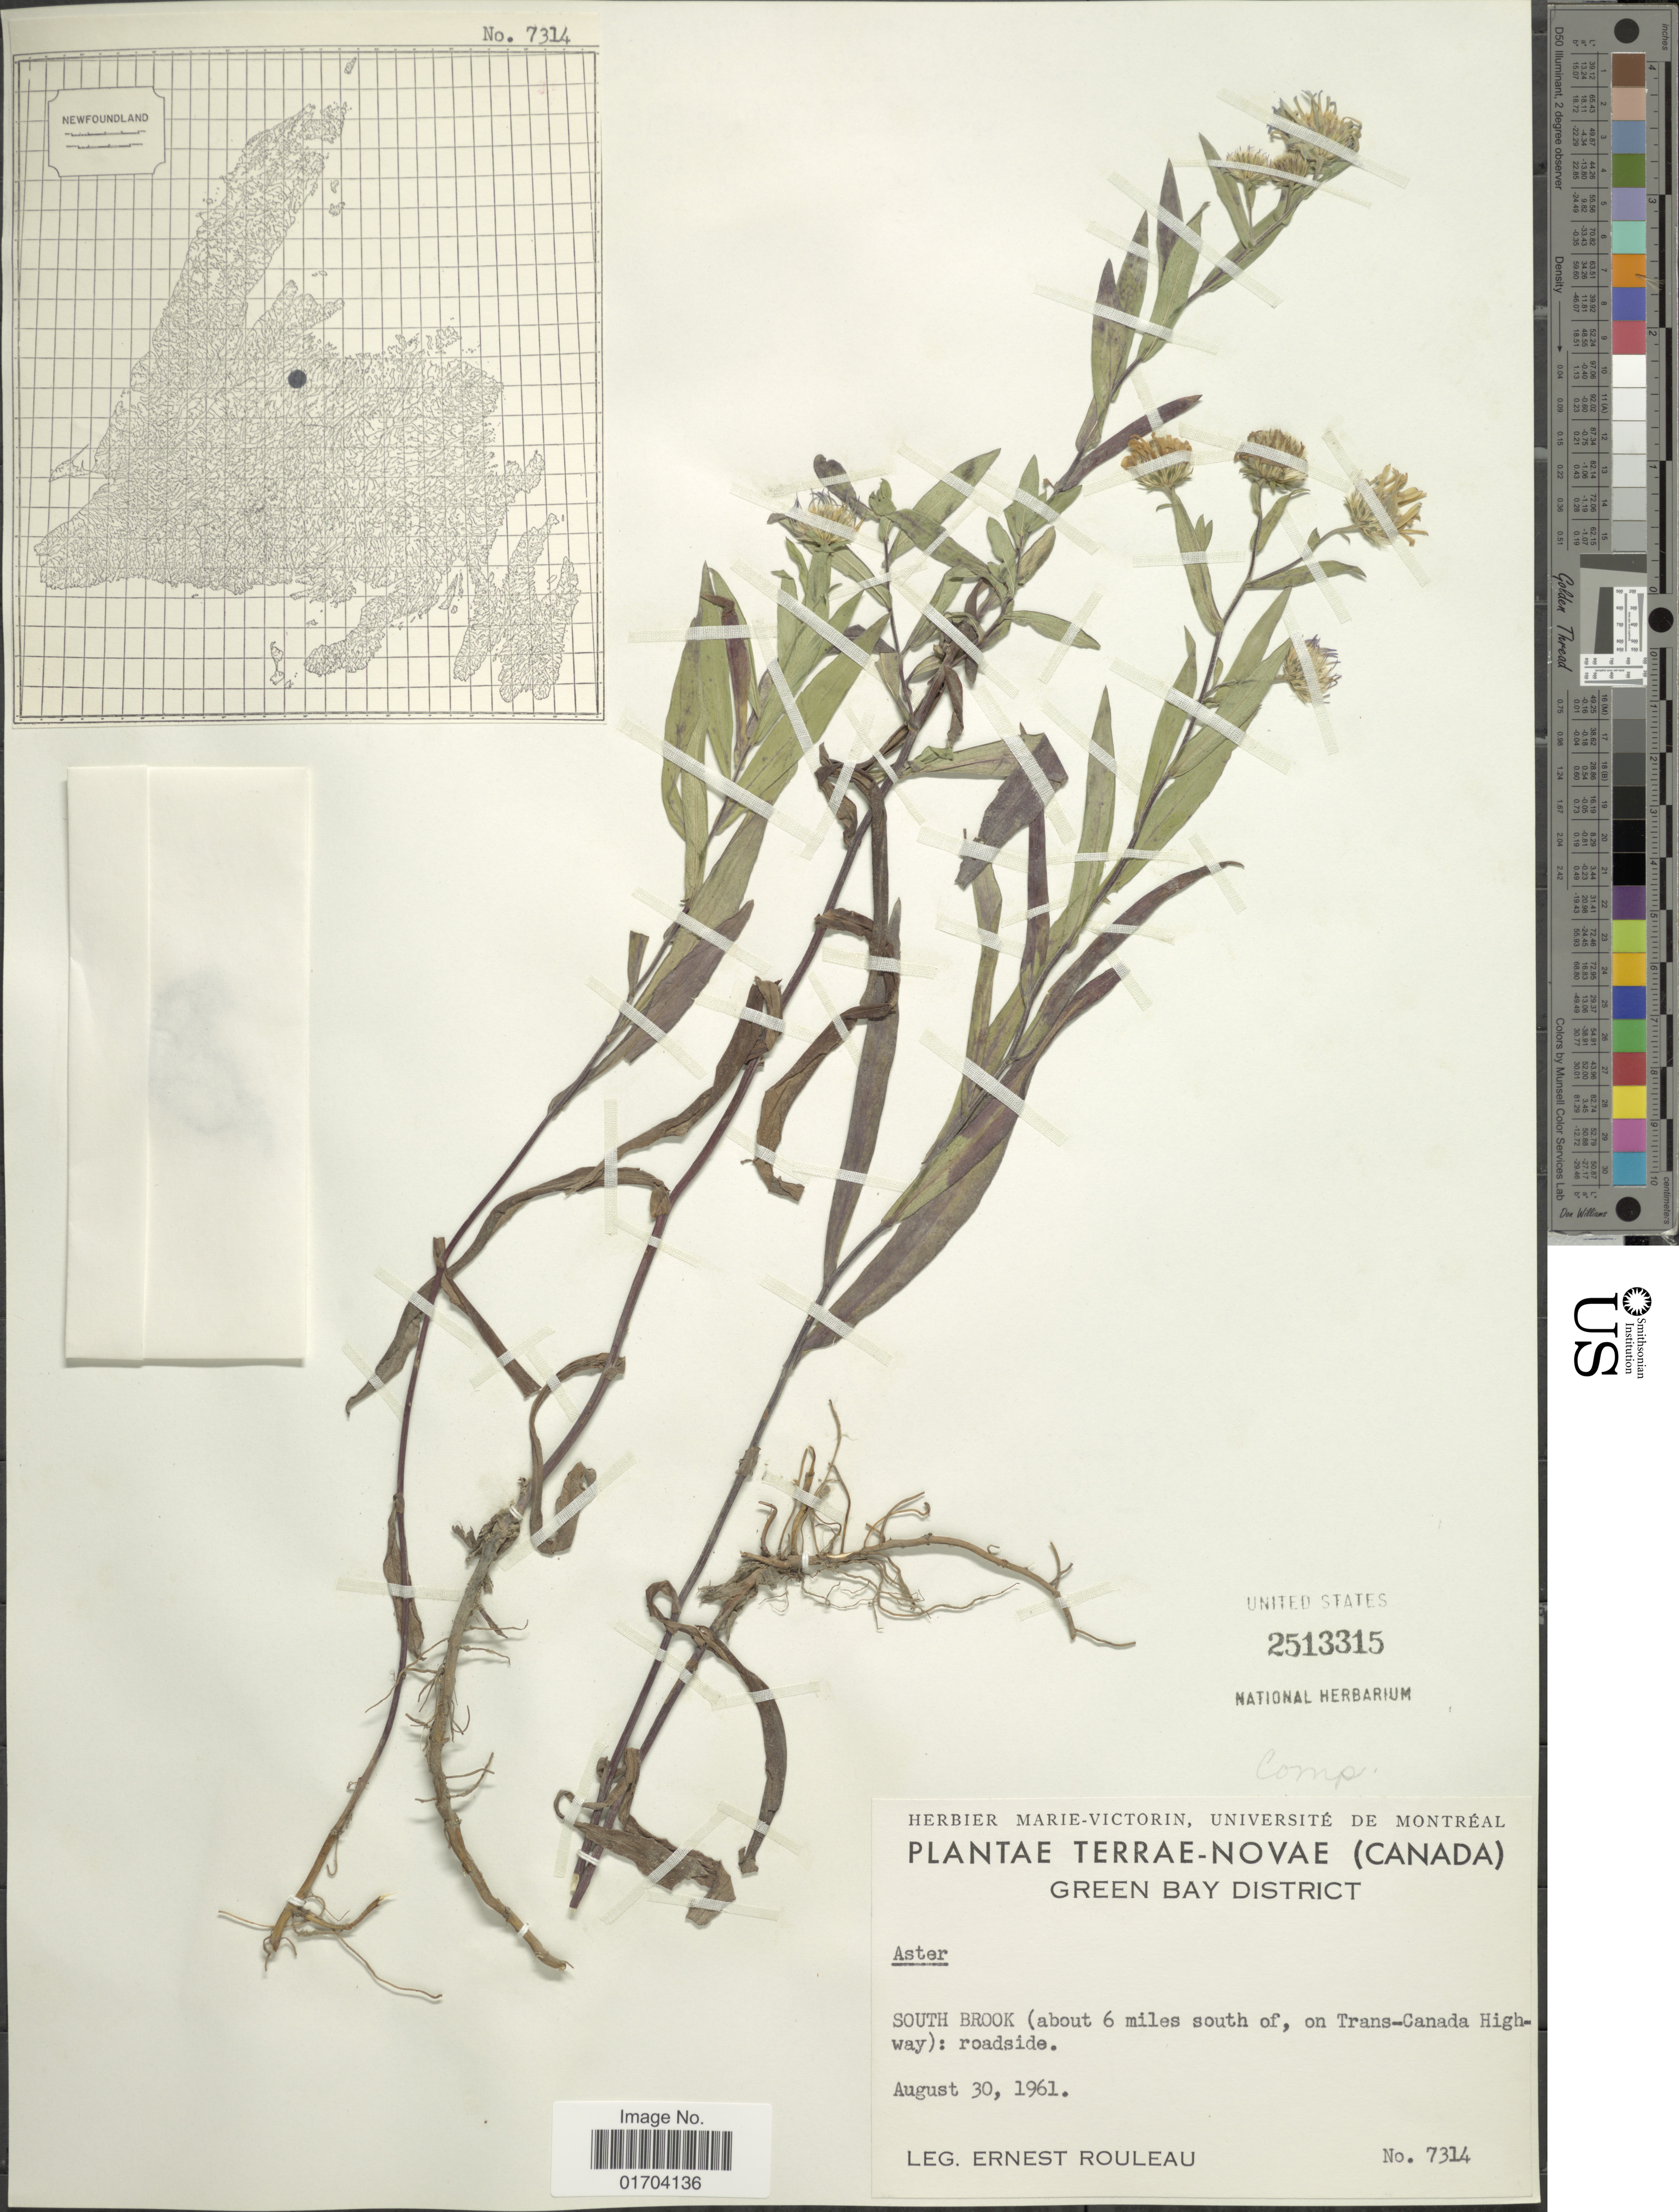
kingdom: Plantae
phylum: Tracheophyta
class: Magnoliopsida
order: Asterales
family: Asteraceae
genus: Symphyotrichum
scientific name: Symphyotrichum sp.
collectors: J. Rouleau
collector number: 7314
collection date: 1961-08-30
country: Canada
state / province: Newfoundland and Labrador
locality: Terrae-Novae, Green Bay District, South Brook (about 6 mile south of, on Trans-Canada High-way).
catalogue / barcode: US 2513315